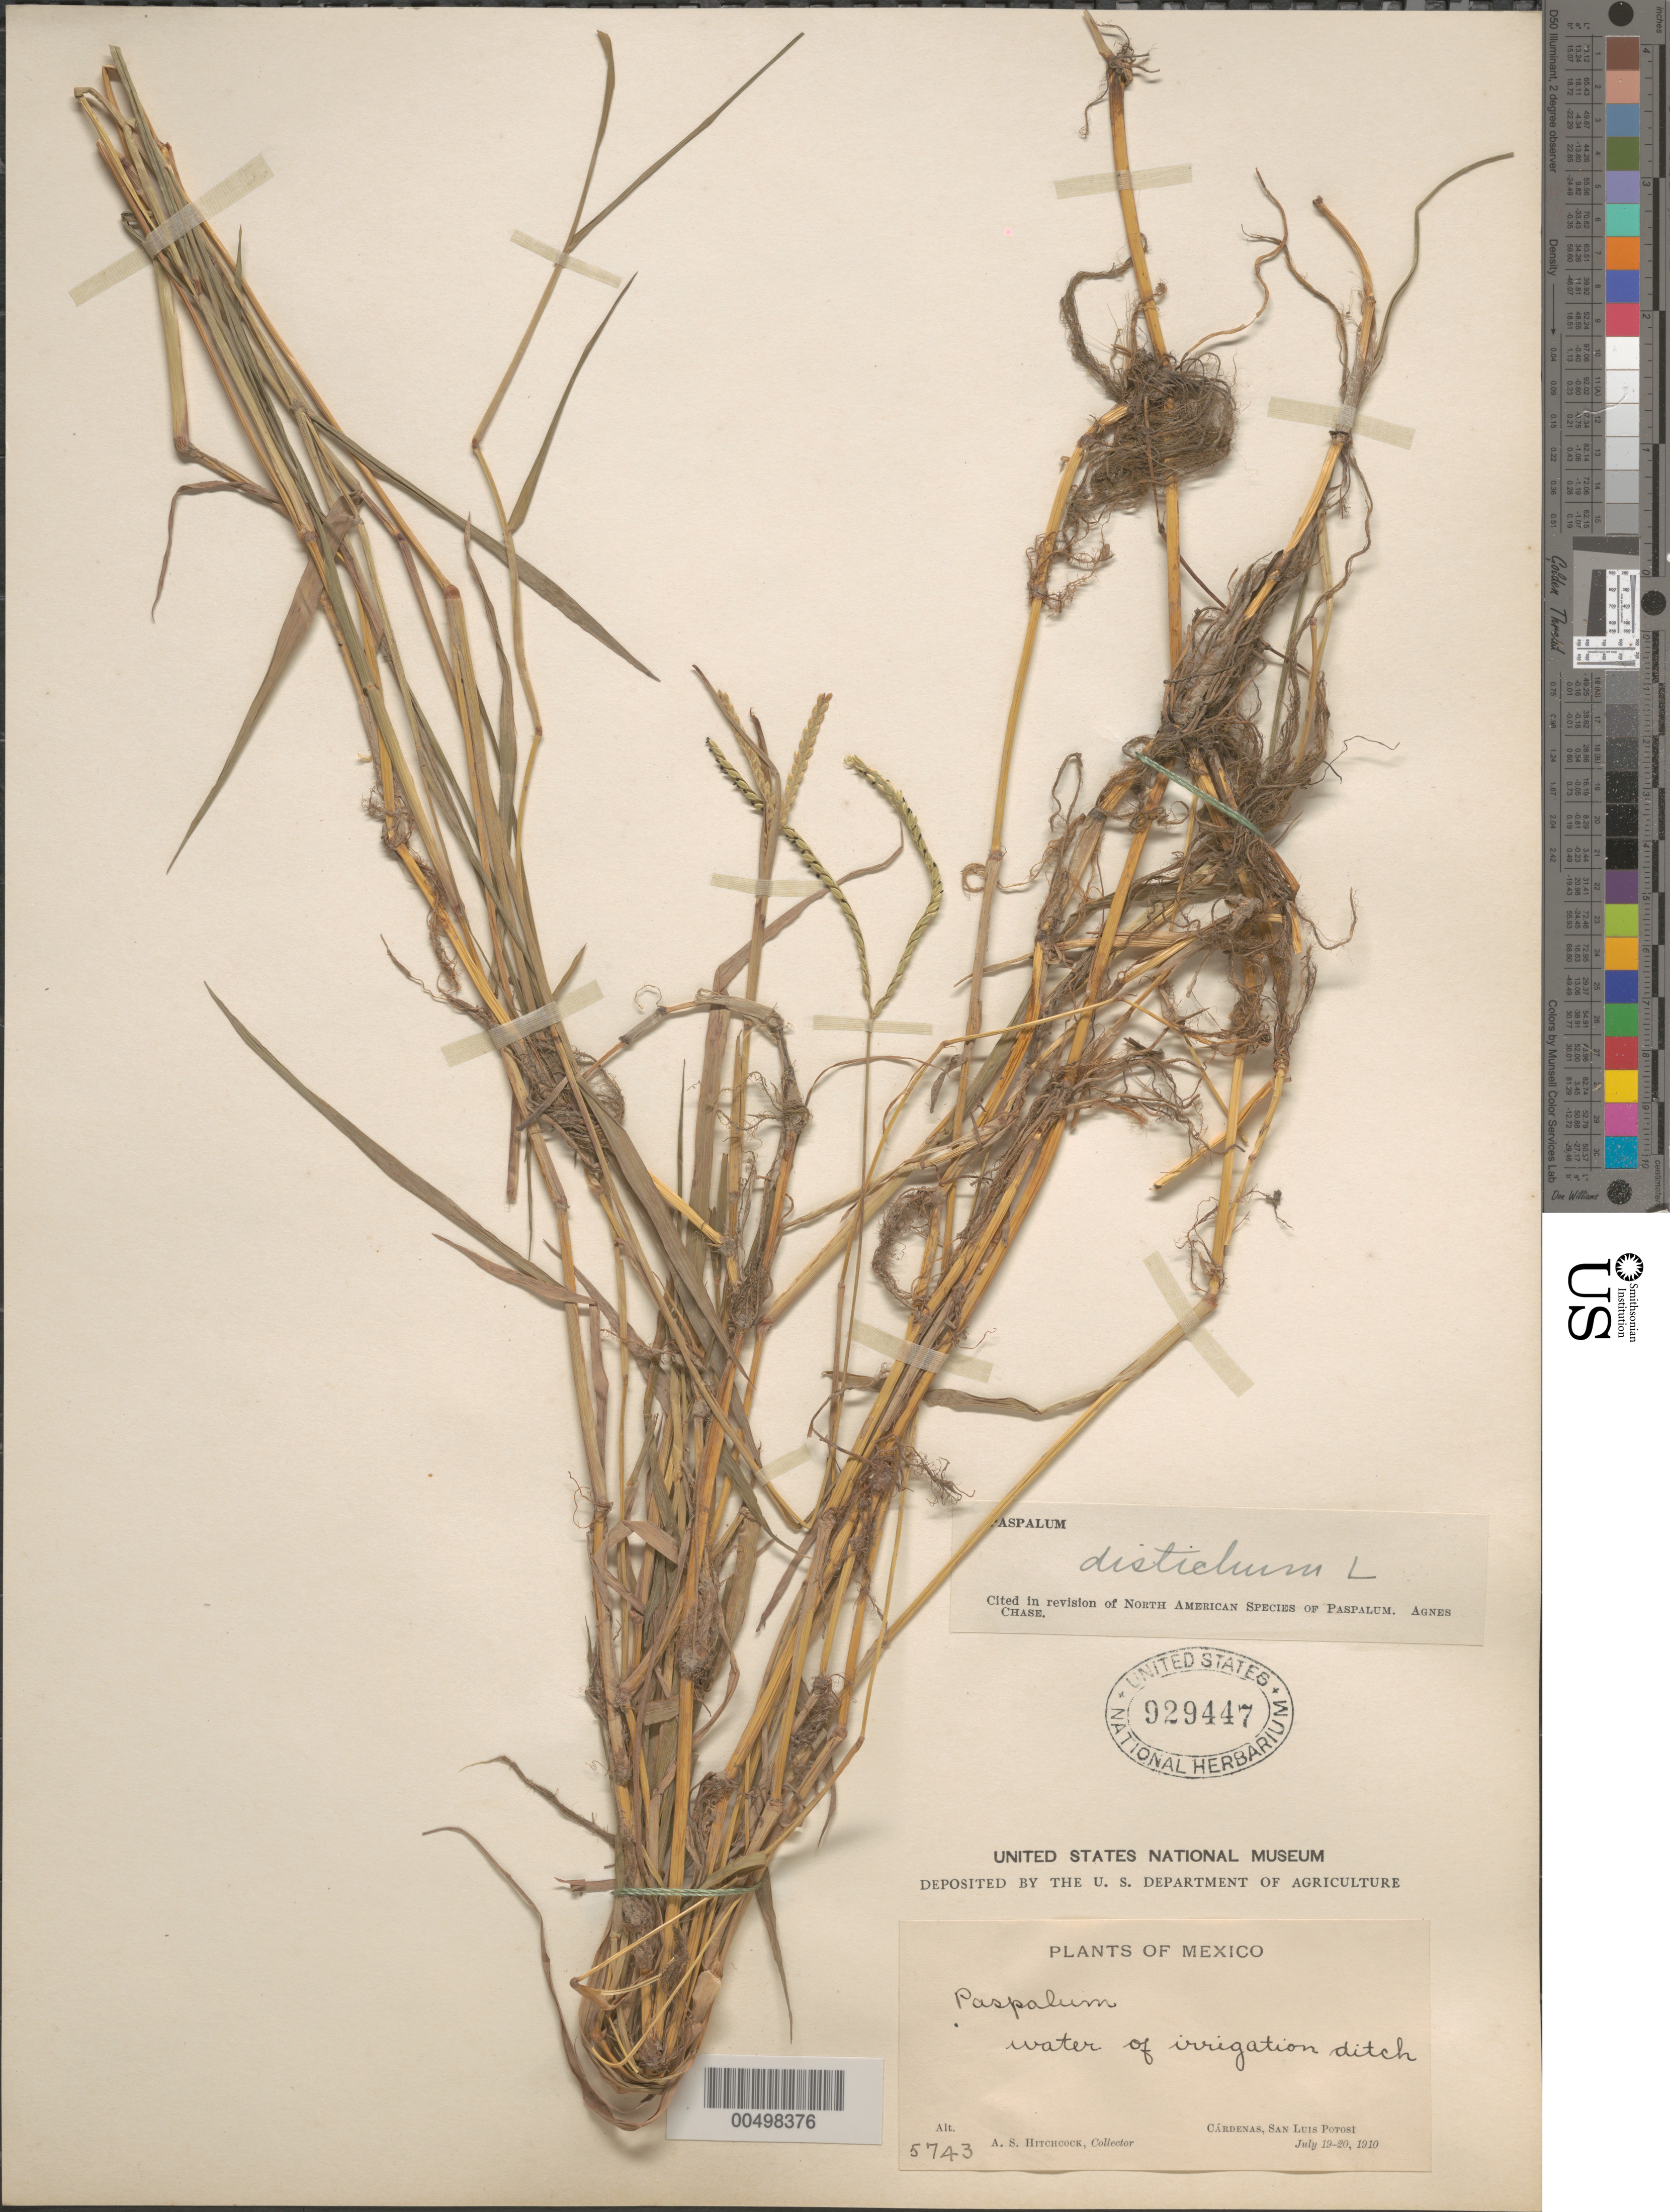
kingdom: Plantae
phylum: Tracheophyta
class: Liliopsida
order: Poales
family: Poaceae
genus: Paspalum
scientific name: Paspalum paspaloides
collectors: A. S. Hitchcock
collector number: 5743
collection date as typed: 19 Jul 1910 to 20 Jul 1910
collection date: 1910-07-19/1910-07-20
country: Mexico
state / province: San Luis Potosi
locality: C rdenas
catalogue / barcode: US 929447